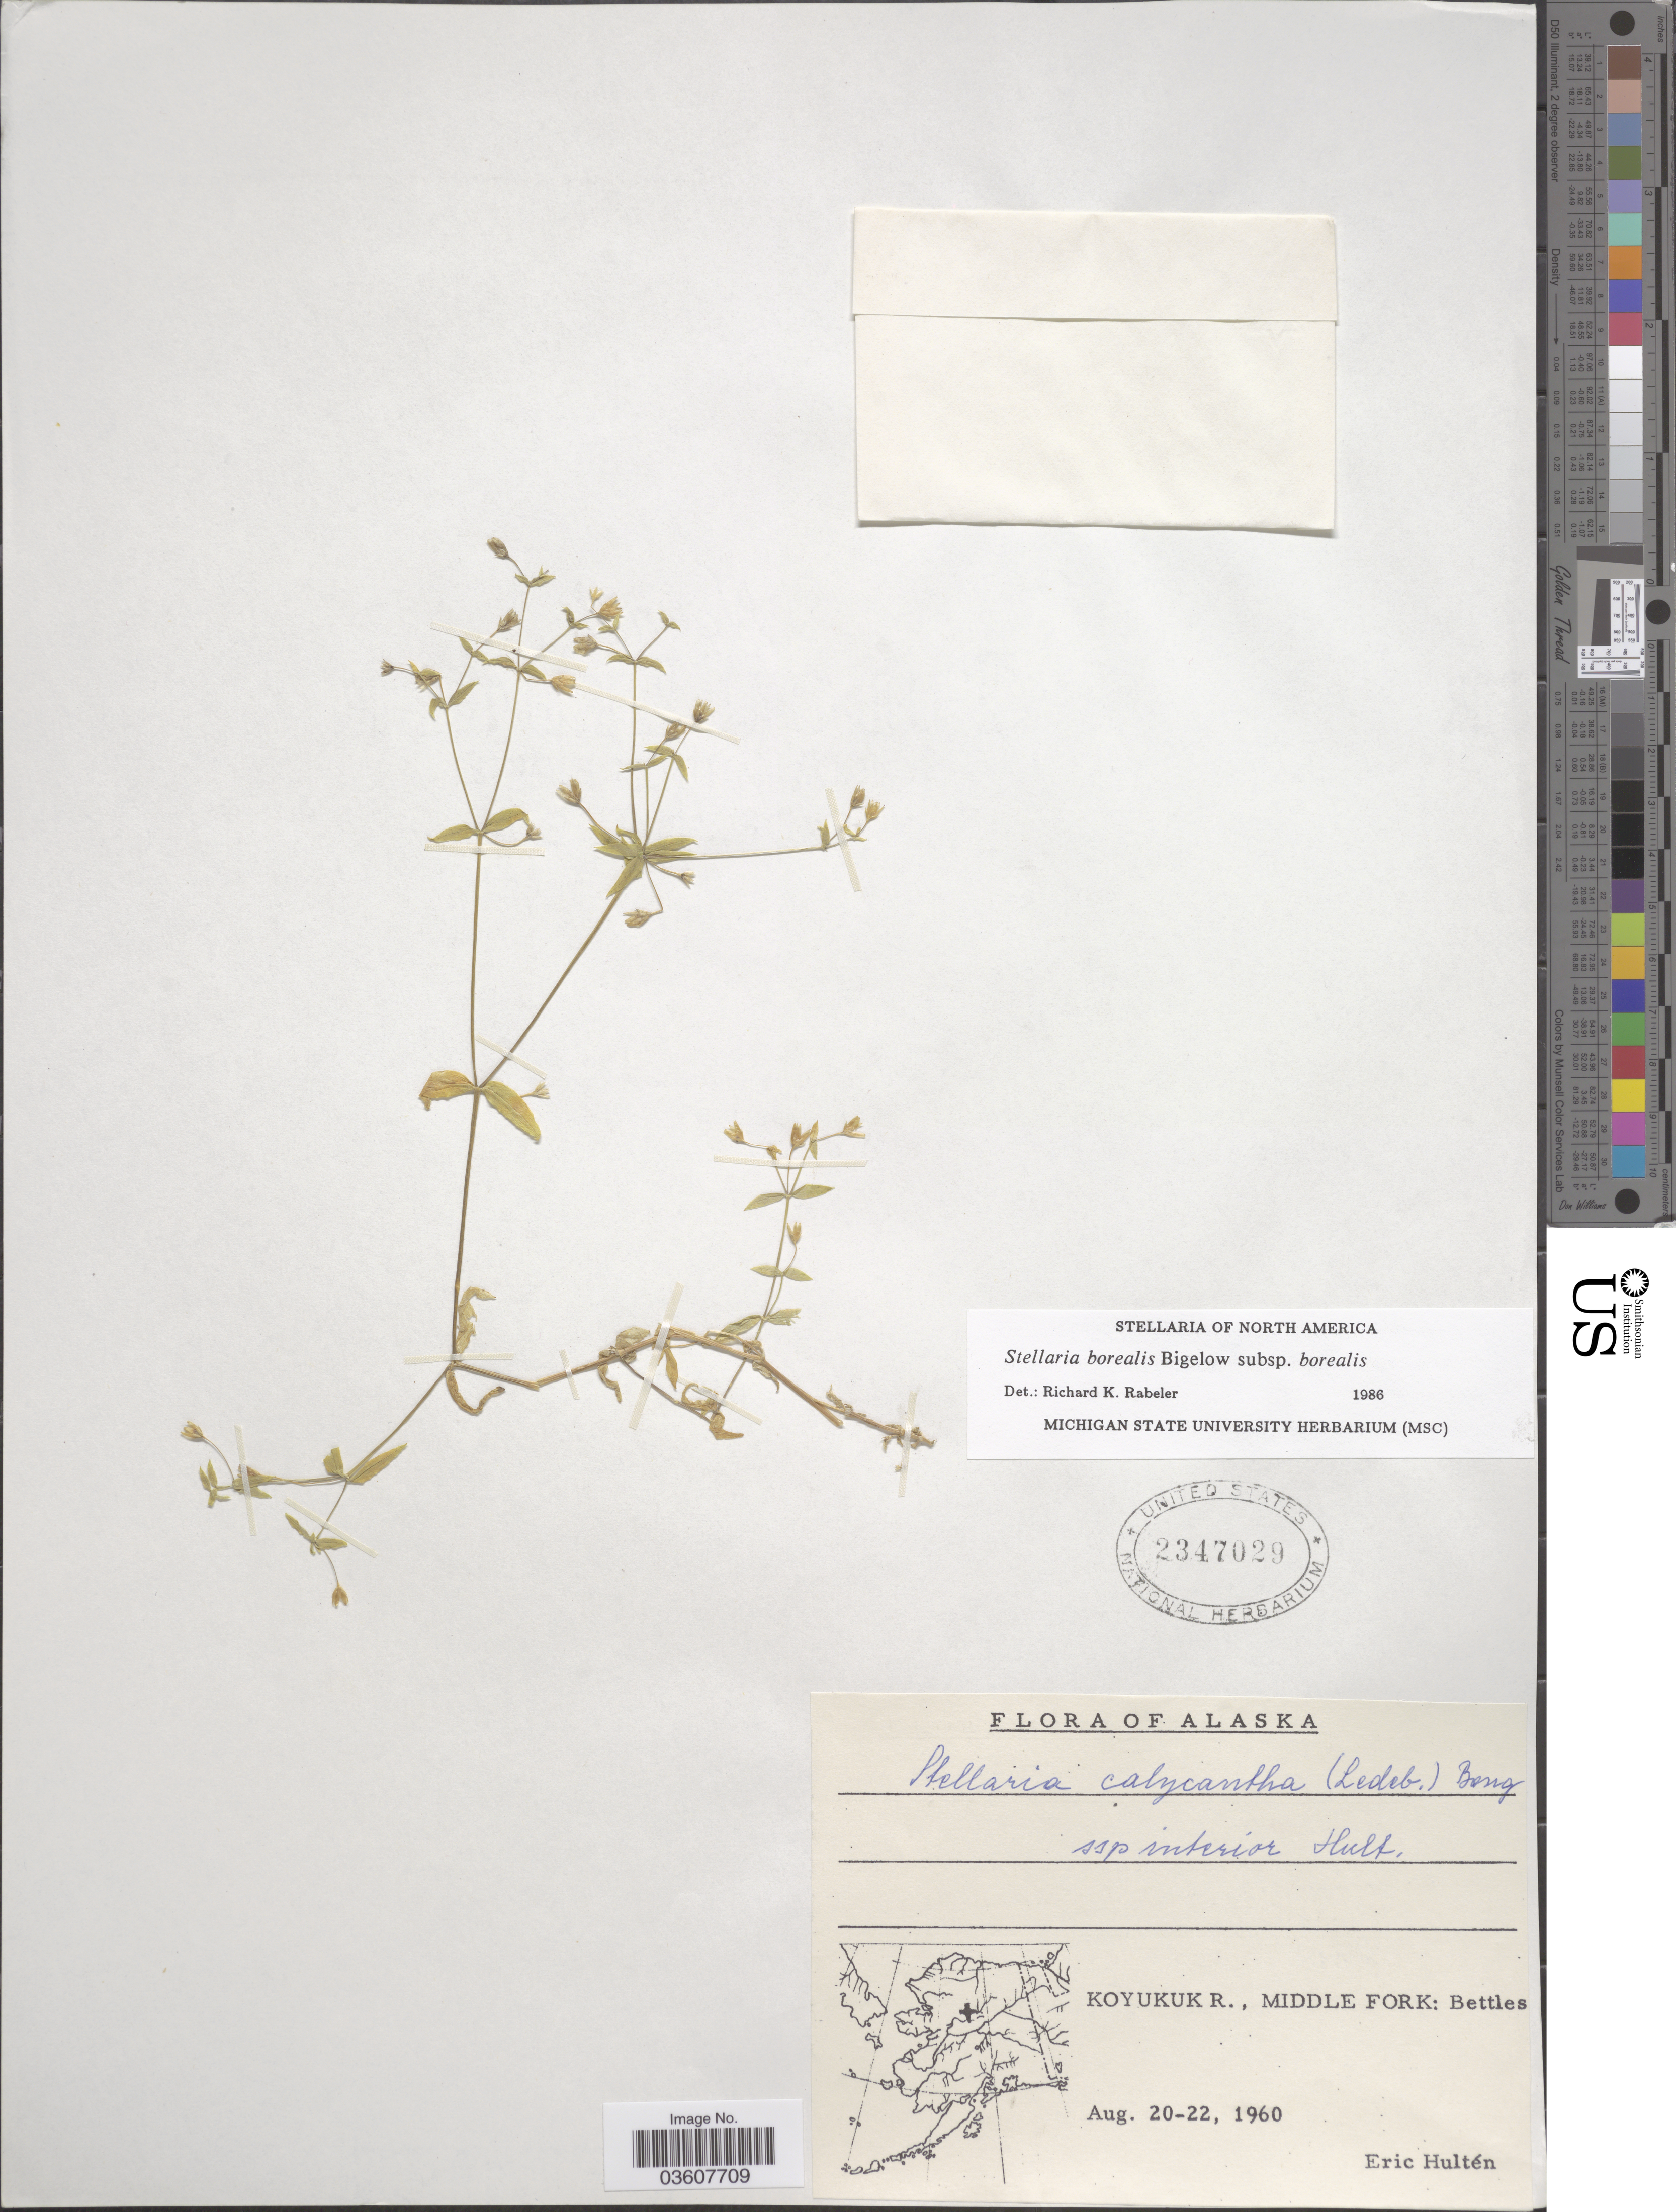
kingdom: Plantae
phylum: Tracheophyta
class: Magnoliopsida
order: Caryophyllales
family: Caryophyllaceae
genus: Stellaria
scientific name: Stellaria borealis subsp. borealis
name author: Bigelow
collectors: E. G. Hultén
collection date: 1960-08-20/1960-08-22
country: United States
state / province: Alaska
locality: Koyukuk R., Middle Fork: Bettles.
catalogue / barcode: US 2347029